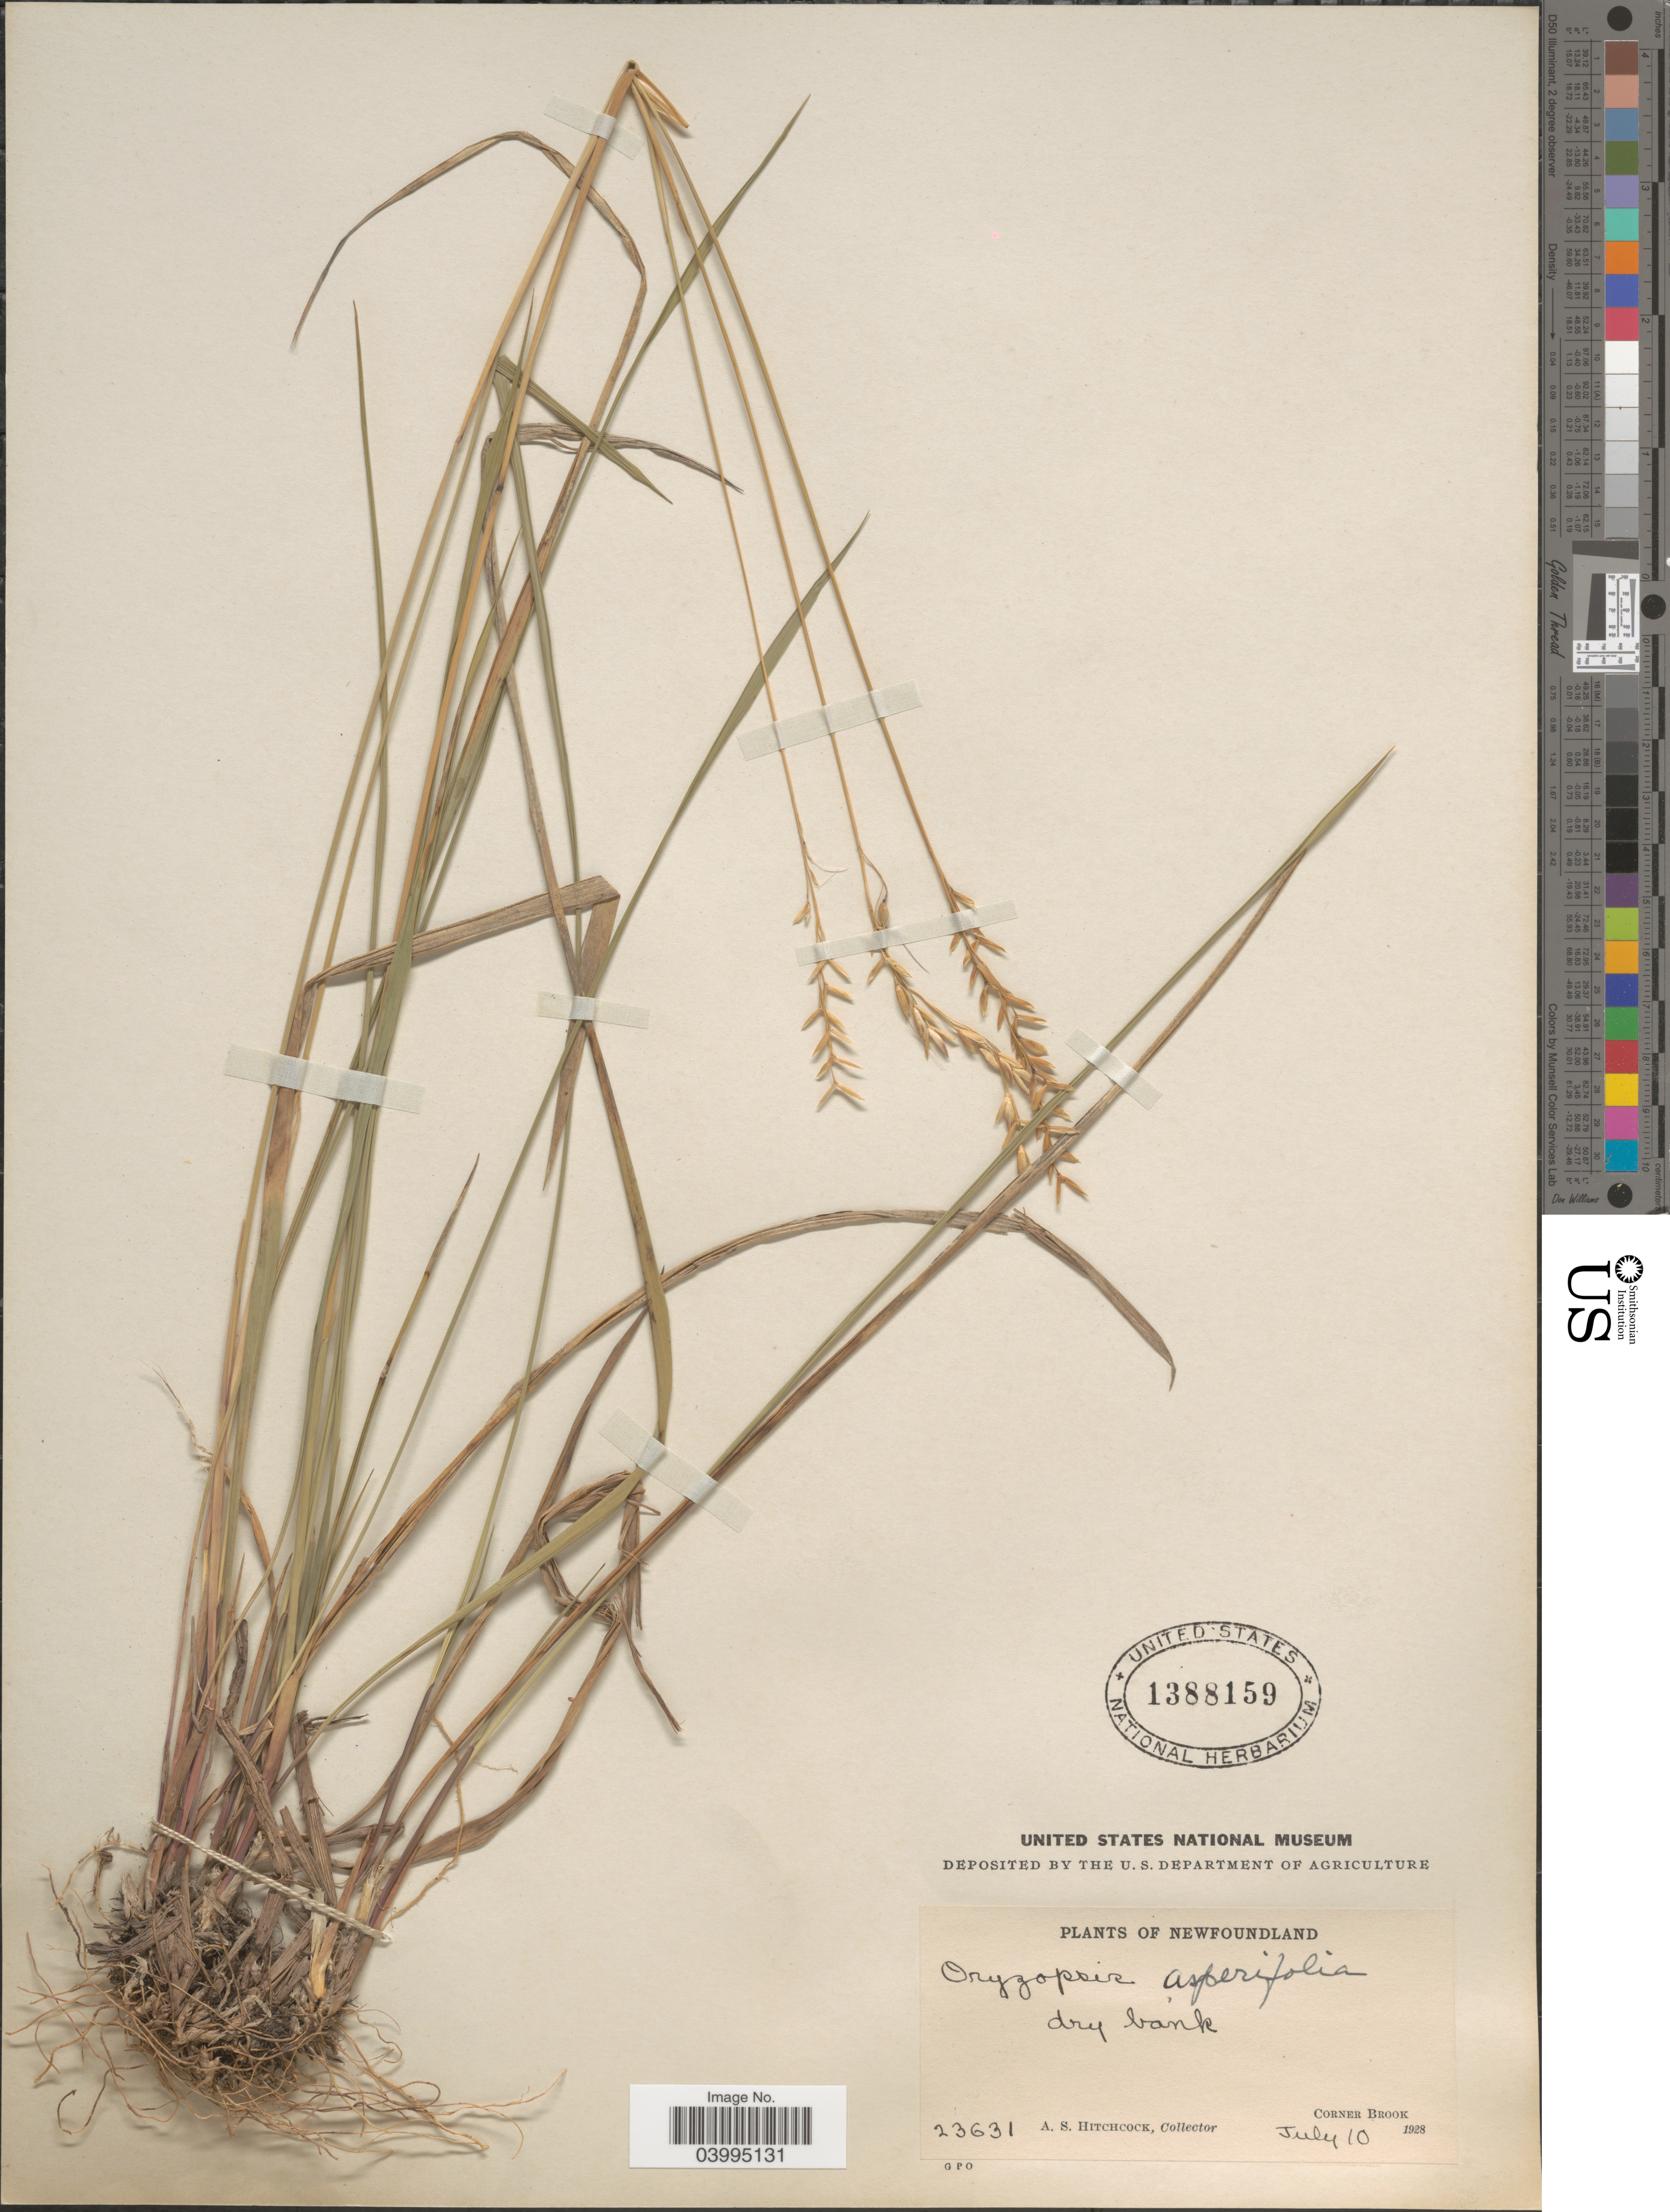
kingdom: Plantae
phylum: Tracheophyta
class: Liliopsida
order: Poales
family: Poaceae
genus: Oryzopsis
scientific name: Oryzopsis asperifolia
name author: Michx.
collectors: A. S. Hitchcock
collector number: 23631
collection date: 1928-07-10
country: Canada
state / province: Newfoundland and Labrador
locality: Dry bank. Corner Brook.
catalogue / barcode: US 1388159